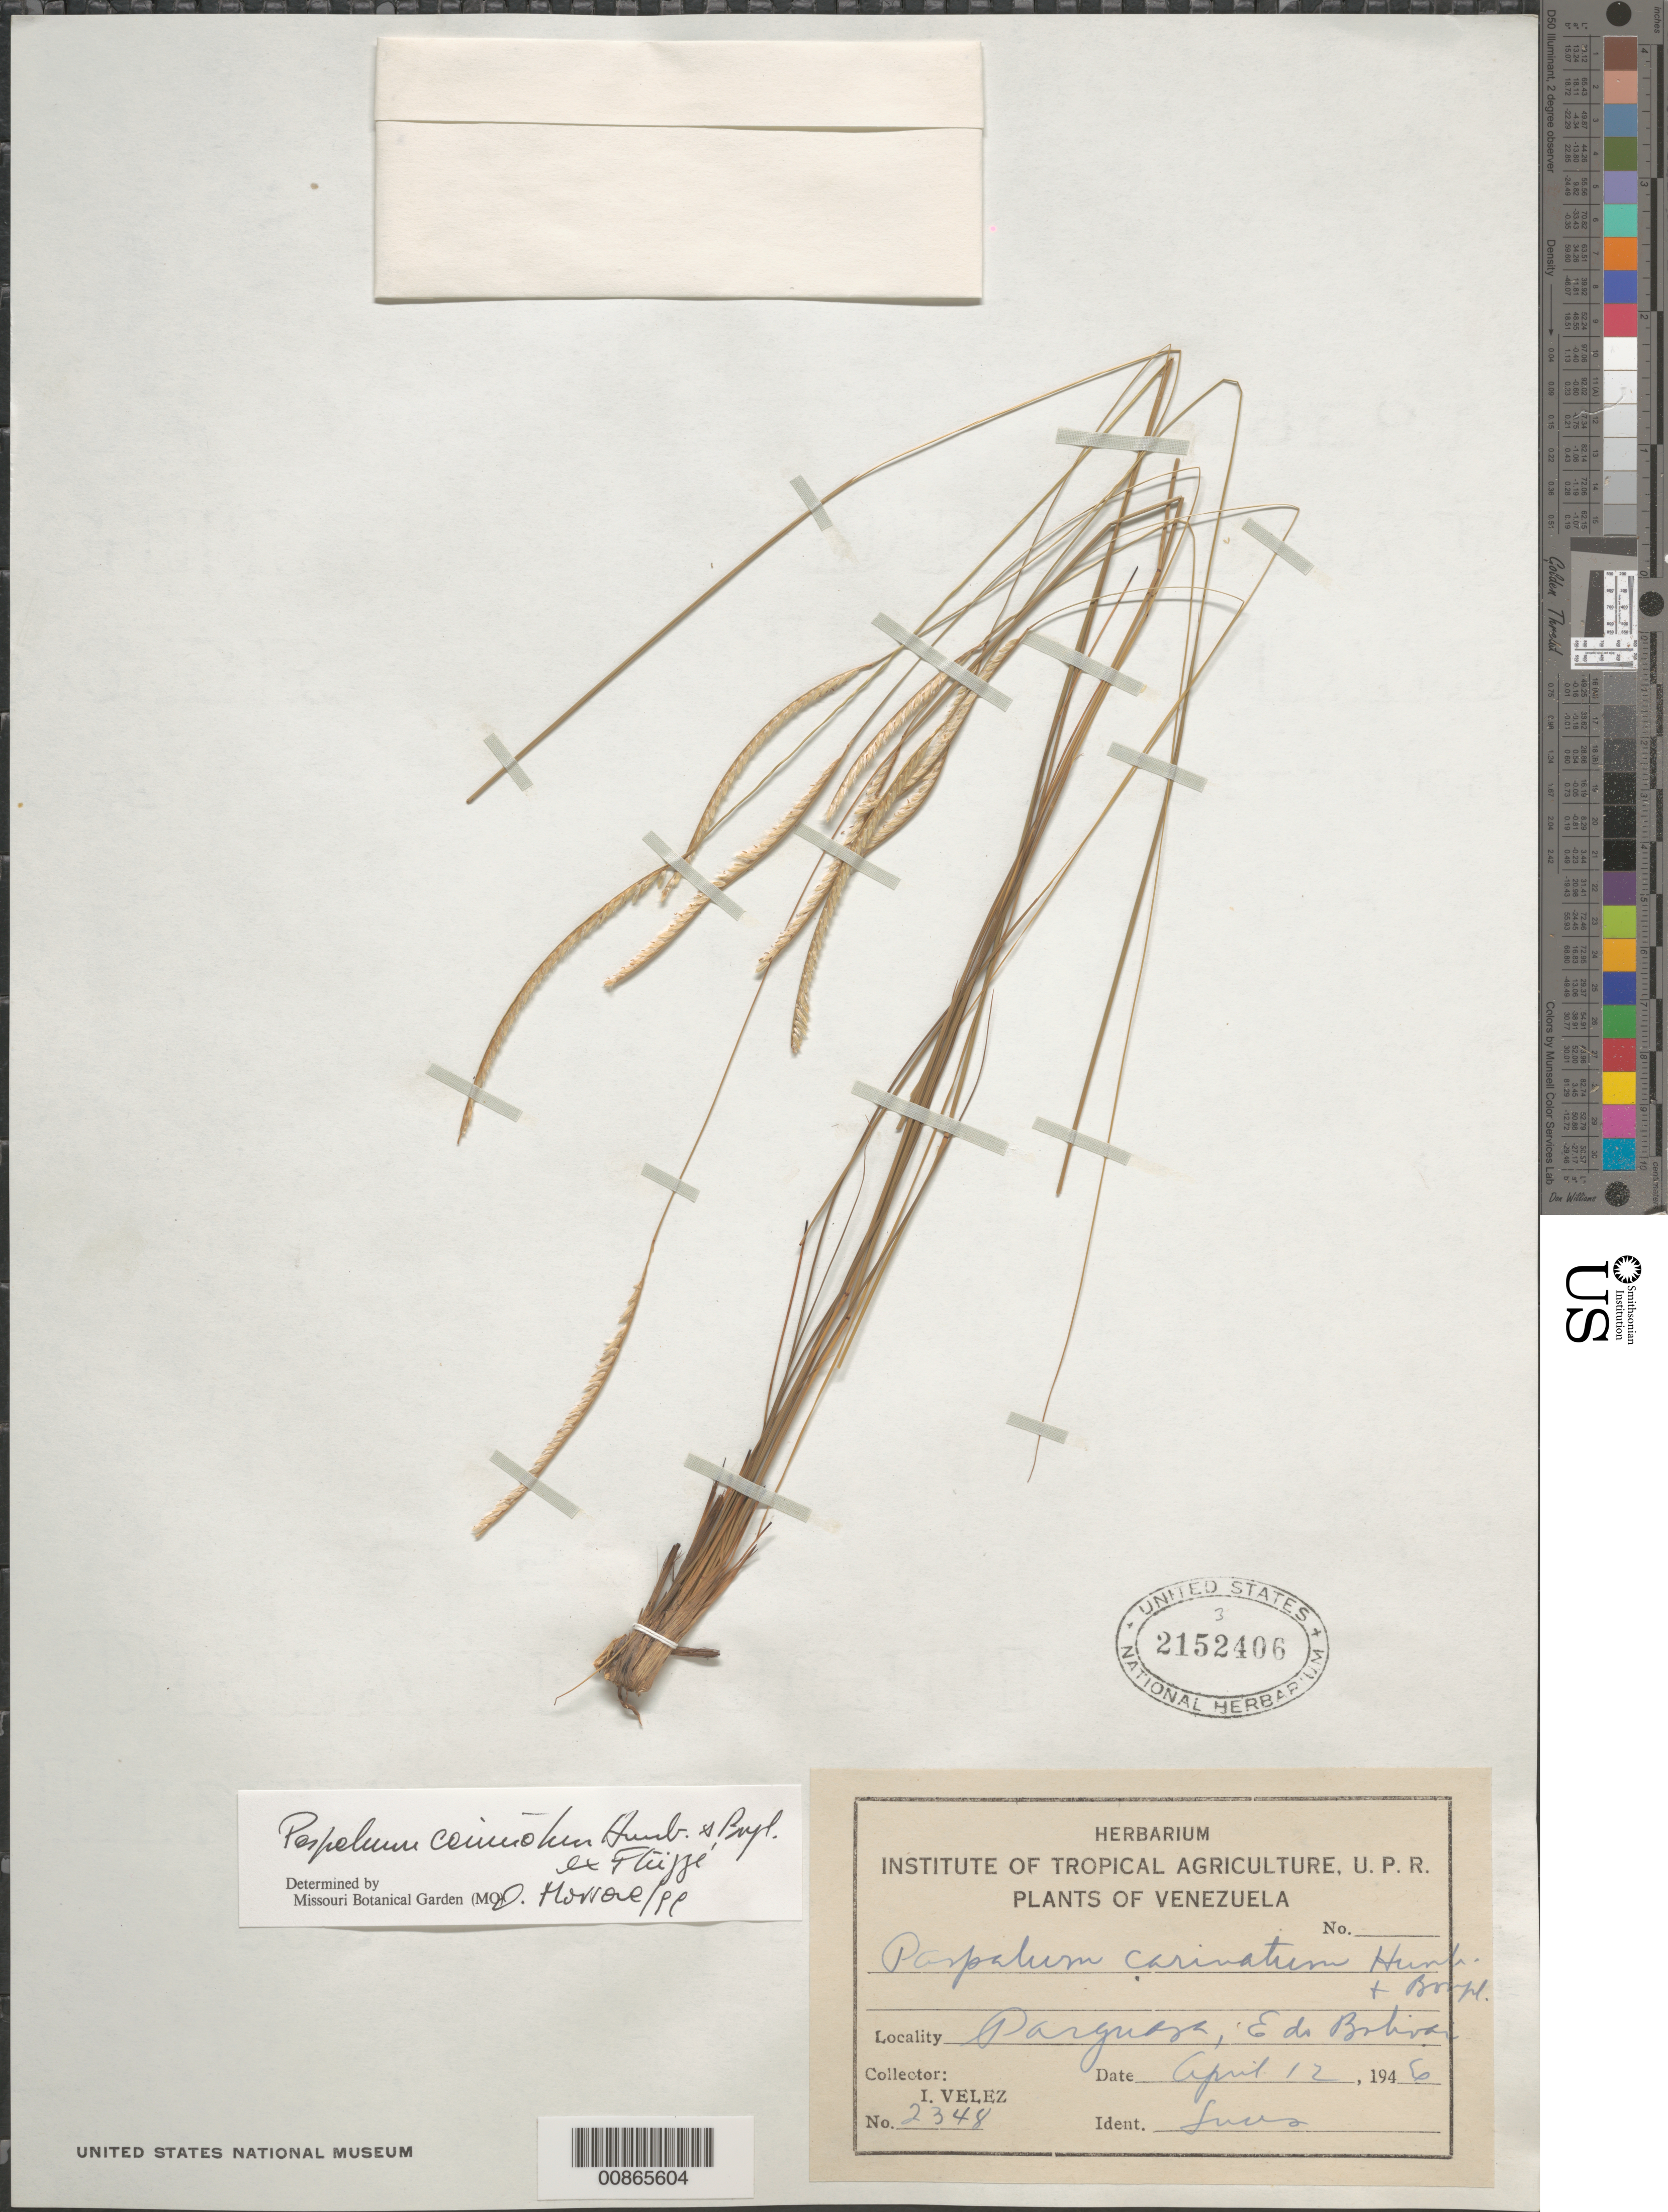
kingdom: Plantae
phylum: Tracheophyta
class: Liliopsida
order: Poales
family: Poaceae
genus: Paspalum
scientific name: Paspalum carinatum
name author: Humb. & Bonpl. ex Flüggé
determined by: Morrone, O. N., (SI), Instituto de Botánica Darwinion (Argentina)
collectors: I. Velez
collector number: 2348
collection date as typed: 12-Apr-46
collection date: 1946-04-12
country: Venezuela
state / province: Bolívar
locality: Parguasa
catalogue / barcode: US 2152406